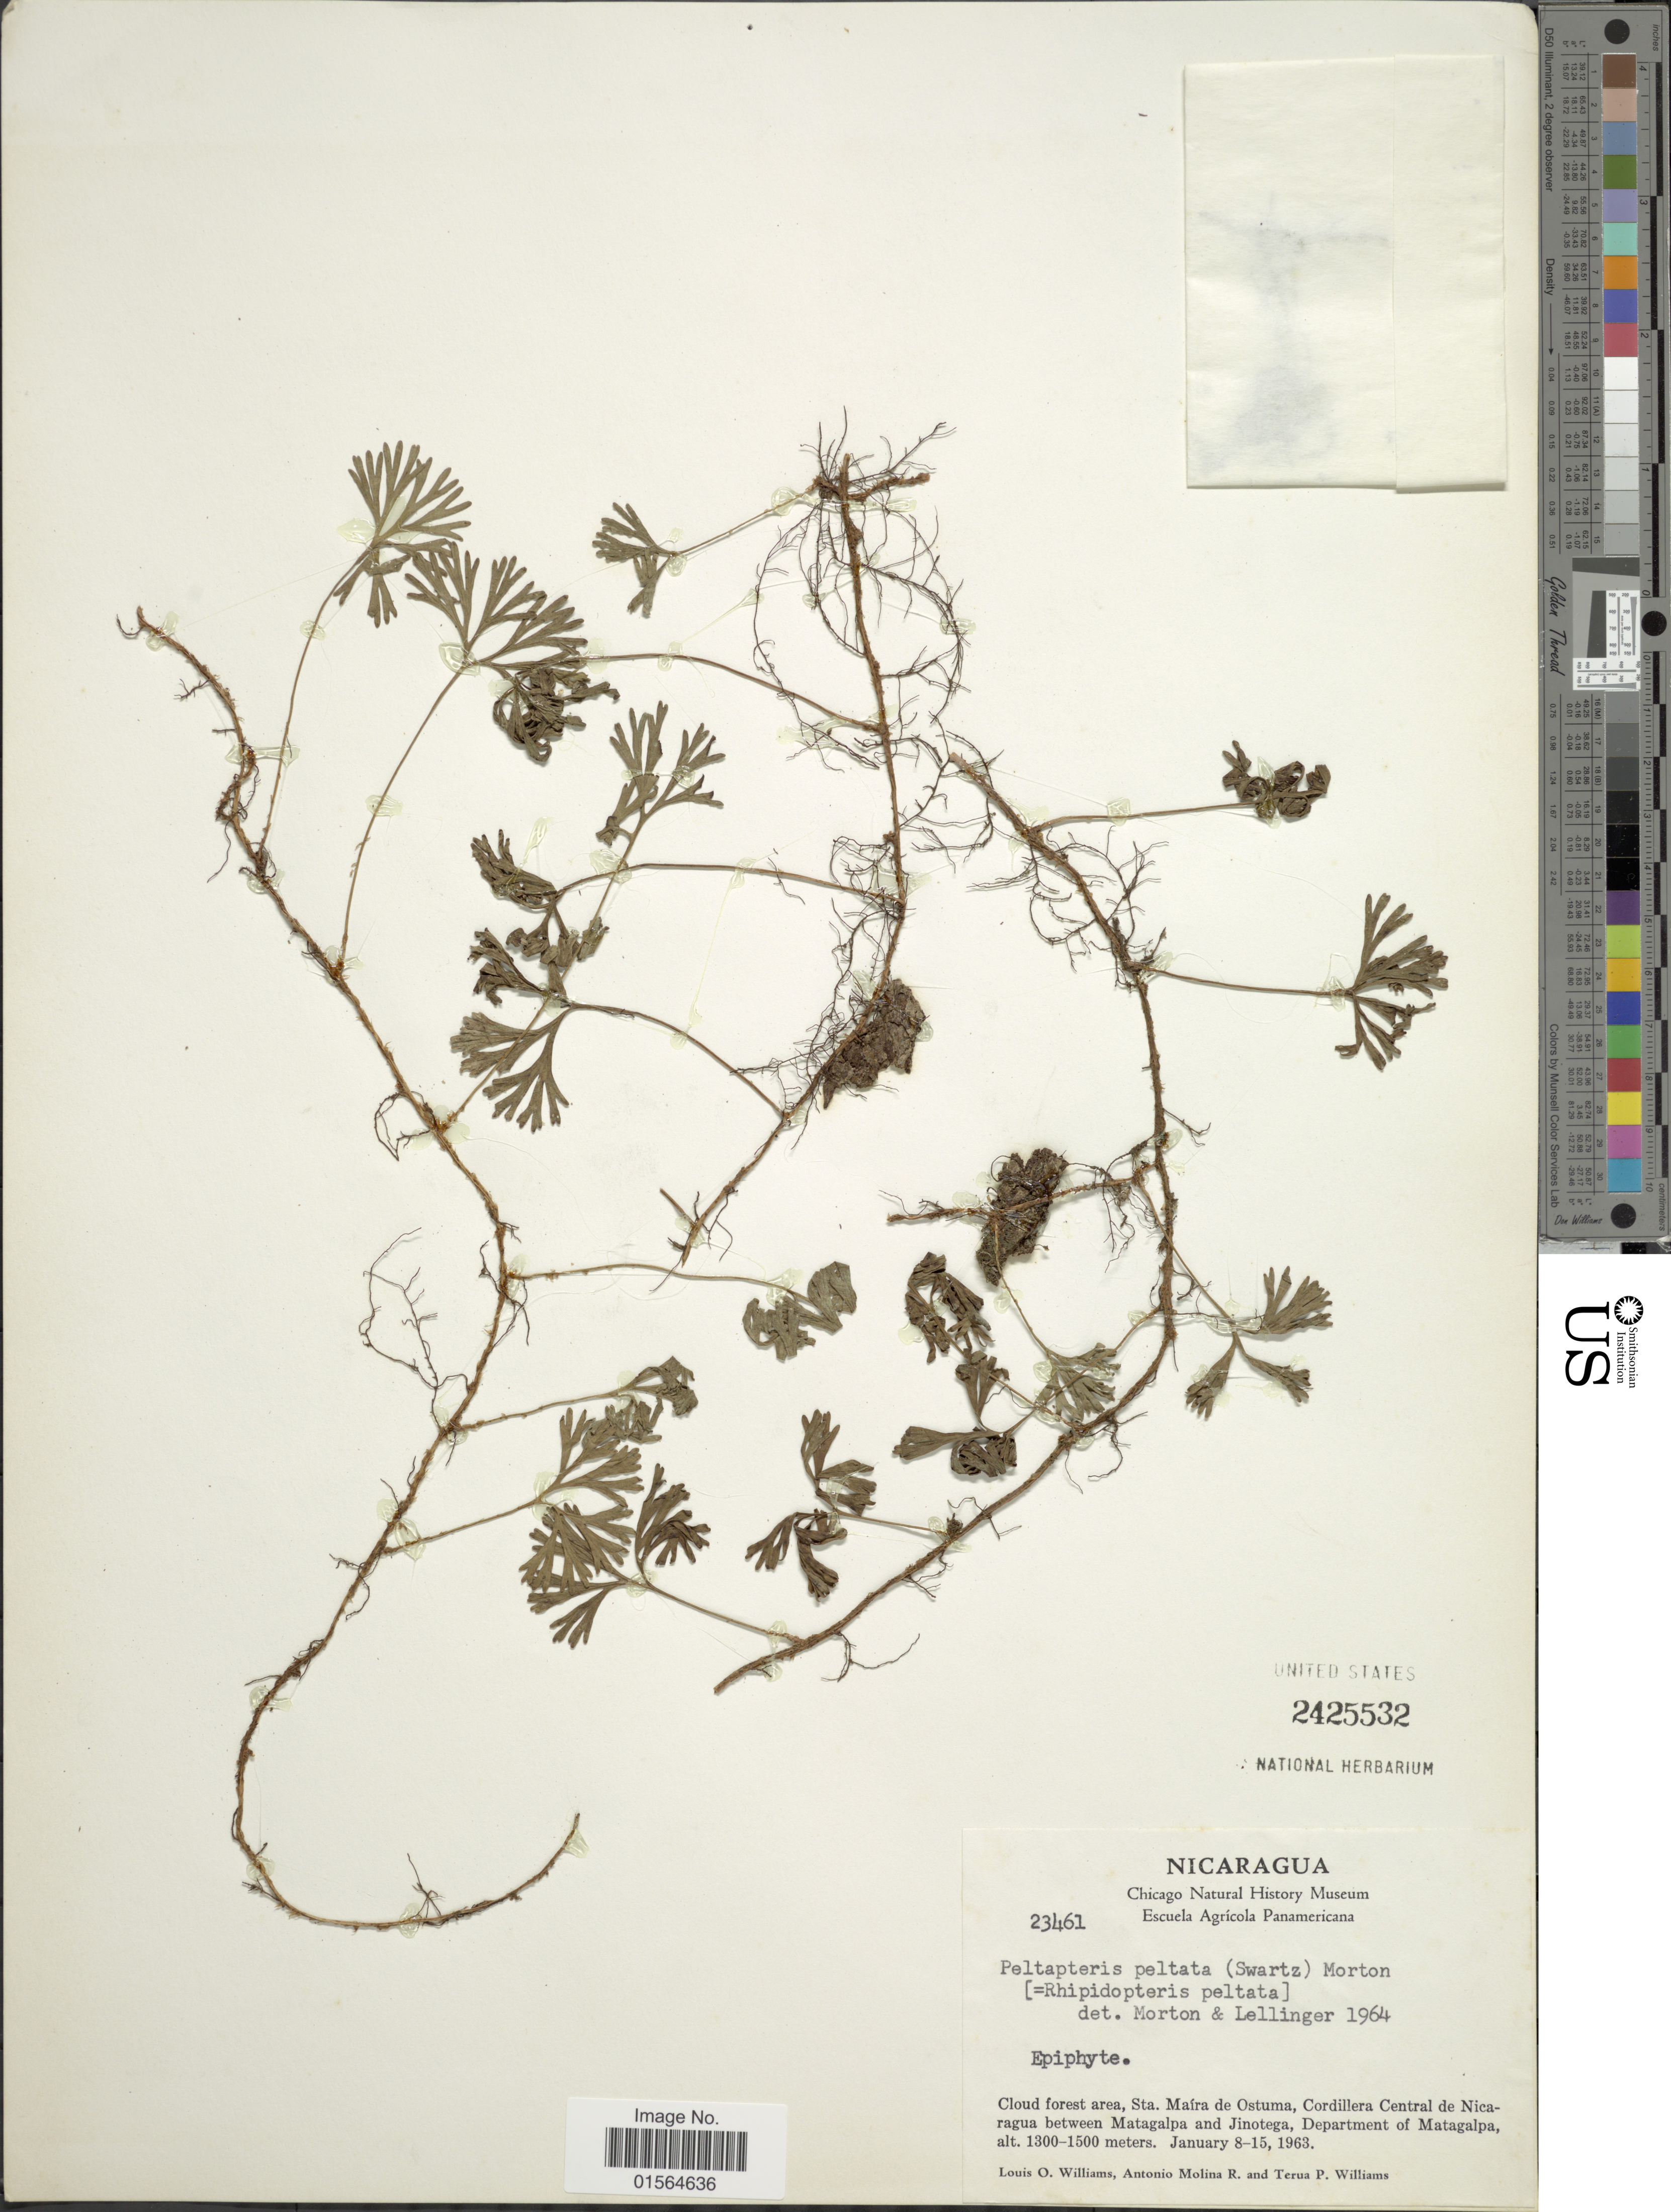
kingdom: Plantae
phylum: Tracheophyta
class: Polypodiopsida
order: Polypodiales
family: Dryopteridaceae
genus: Elaphoglossum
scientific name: Elaphoglossum peltatum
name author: (Sw.) Urb.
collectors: L. O. Williams, A. Molina R. & T. P. Williams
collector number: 23461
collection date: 1963-01-08/1963-01-15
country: Nicaragua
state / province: Matagalpa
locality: Cloud forest area, Sta. Maira de Ostuma, Cordillera Central de Nicaragua between Matagalpa and Jinotega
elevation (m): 1300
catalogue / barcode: US 2425532